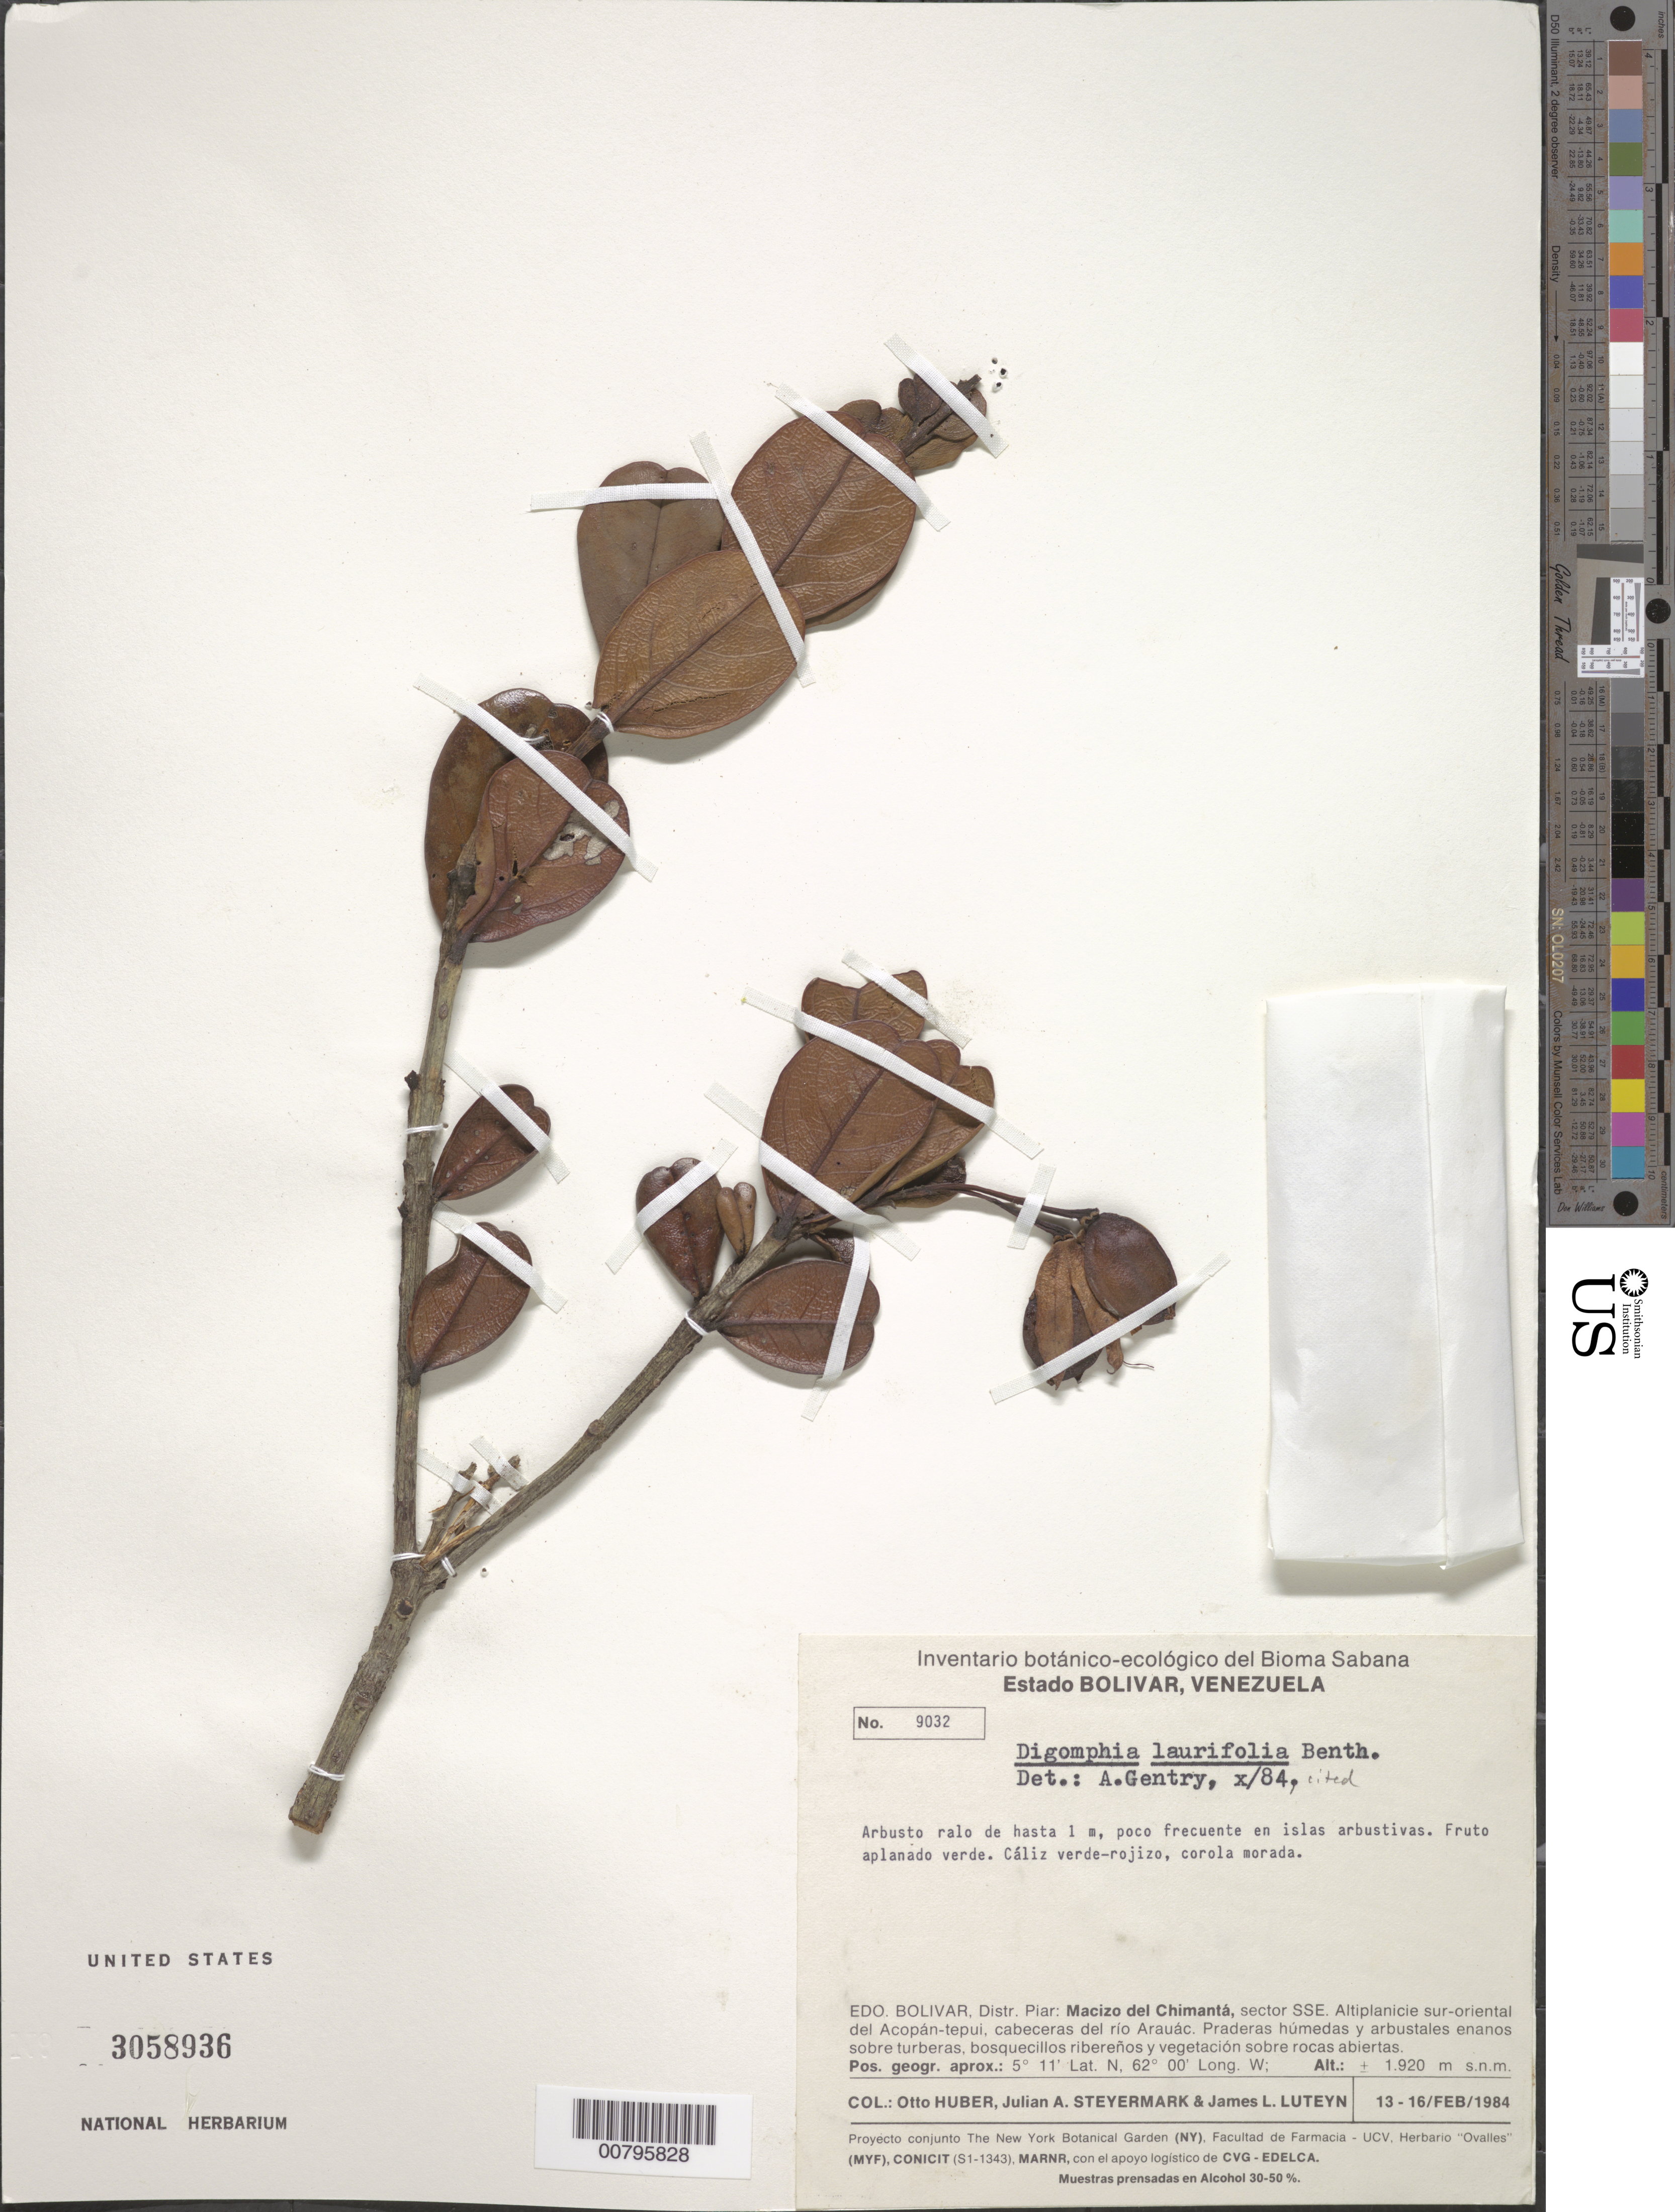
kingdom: Plantae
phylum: Tracheophyta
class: Magnoliopsida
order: Lamiales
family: Bignoniaceae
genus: Digomphia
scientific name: Digomphia laurifolia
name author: Benth.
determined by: Gentry, A. H.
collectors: O. Huber, J. Steyermark & J. L. Luteyn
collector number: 9032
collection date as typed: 13-Feb-84 to 16-Feb-84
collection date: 1984-02-13/1984-02-16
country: Venezuela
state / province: Bolívar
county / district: Piar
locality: Macizo del Chimantá, sector SSE, sur-oriental del Acopan-tepuí, cabeceras del Río Arauac.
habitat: En isla arbustiva; praderas húmedas y arbustales enanos sobre turberas, bosquecillos ribereños y vegetación sobre rocas abiertas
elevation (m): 1920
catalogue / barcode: US 3058936